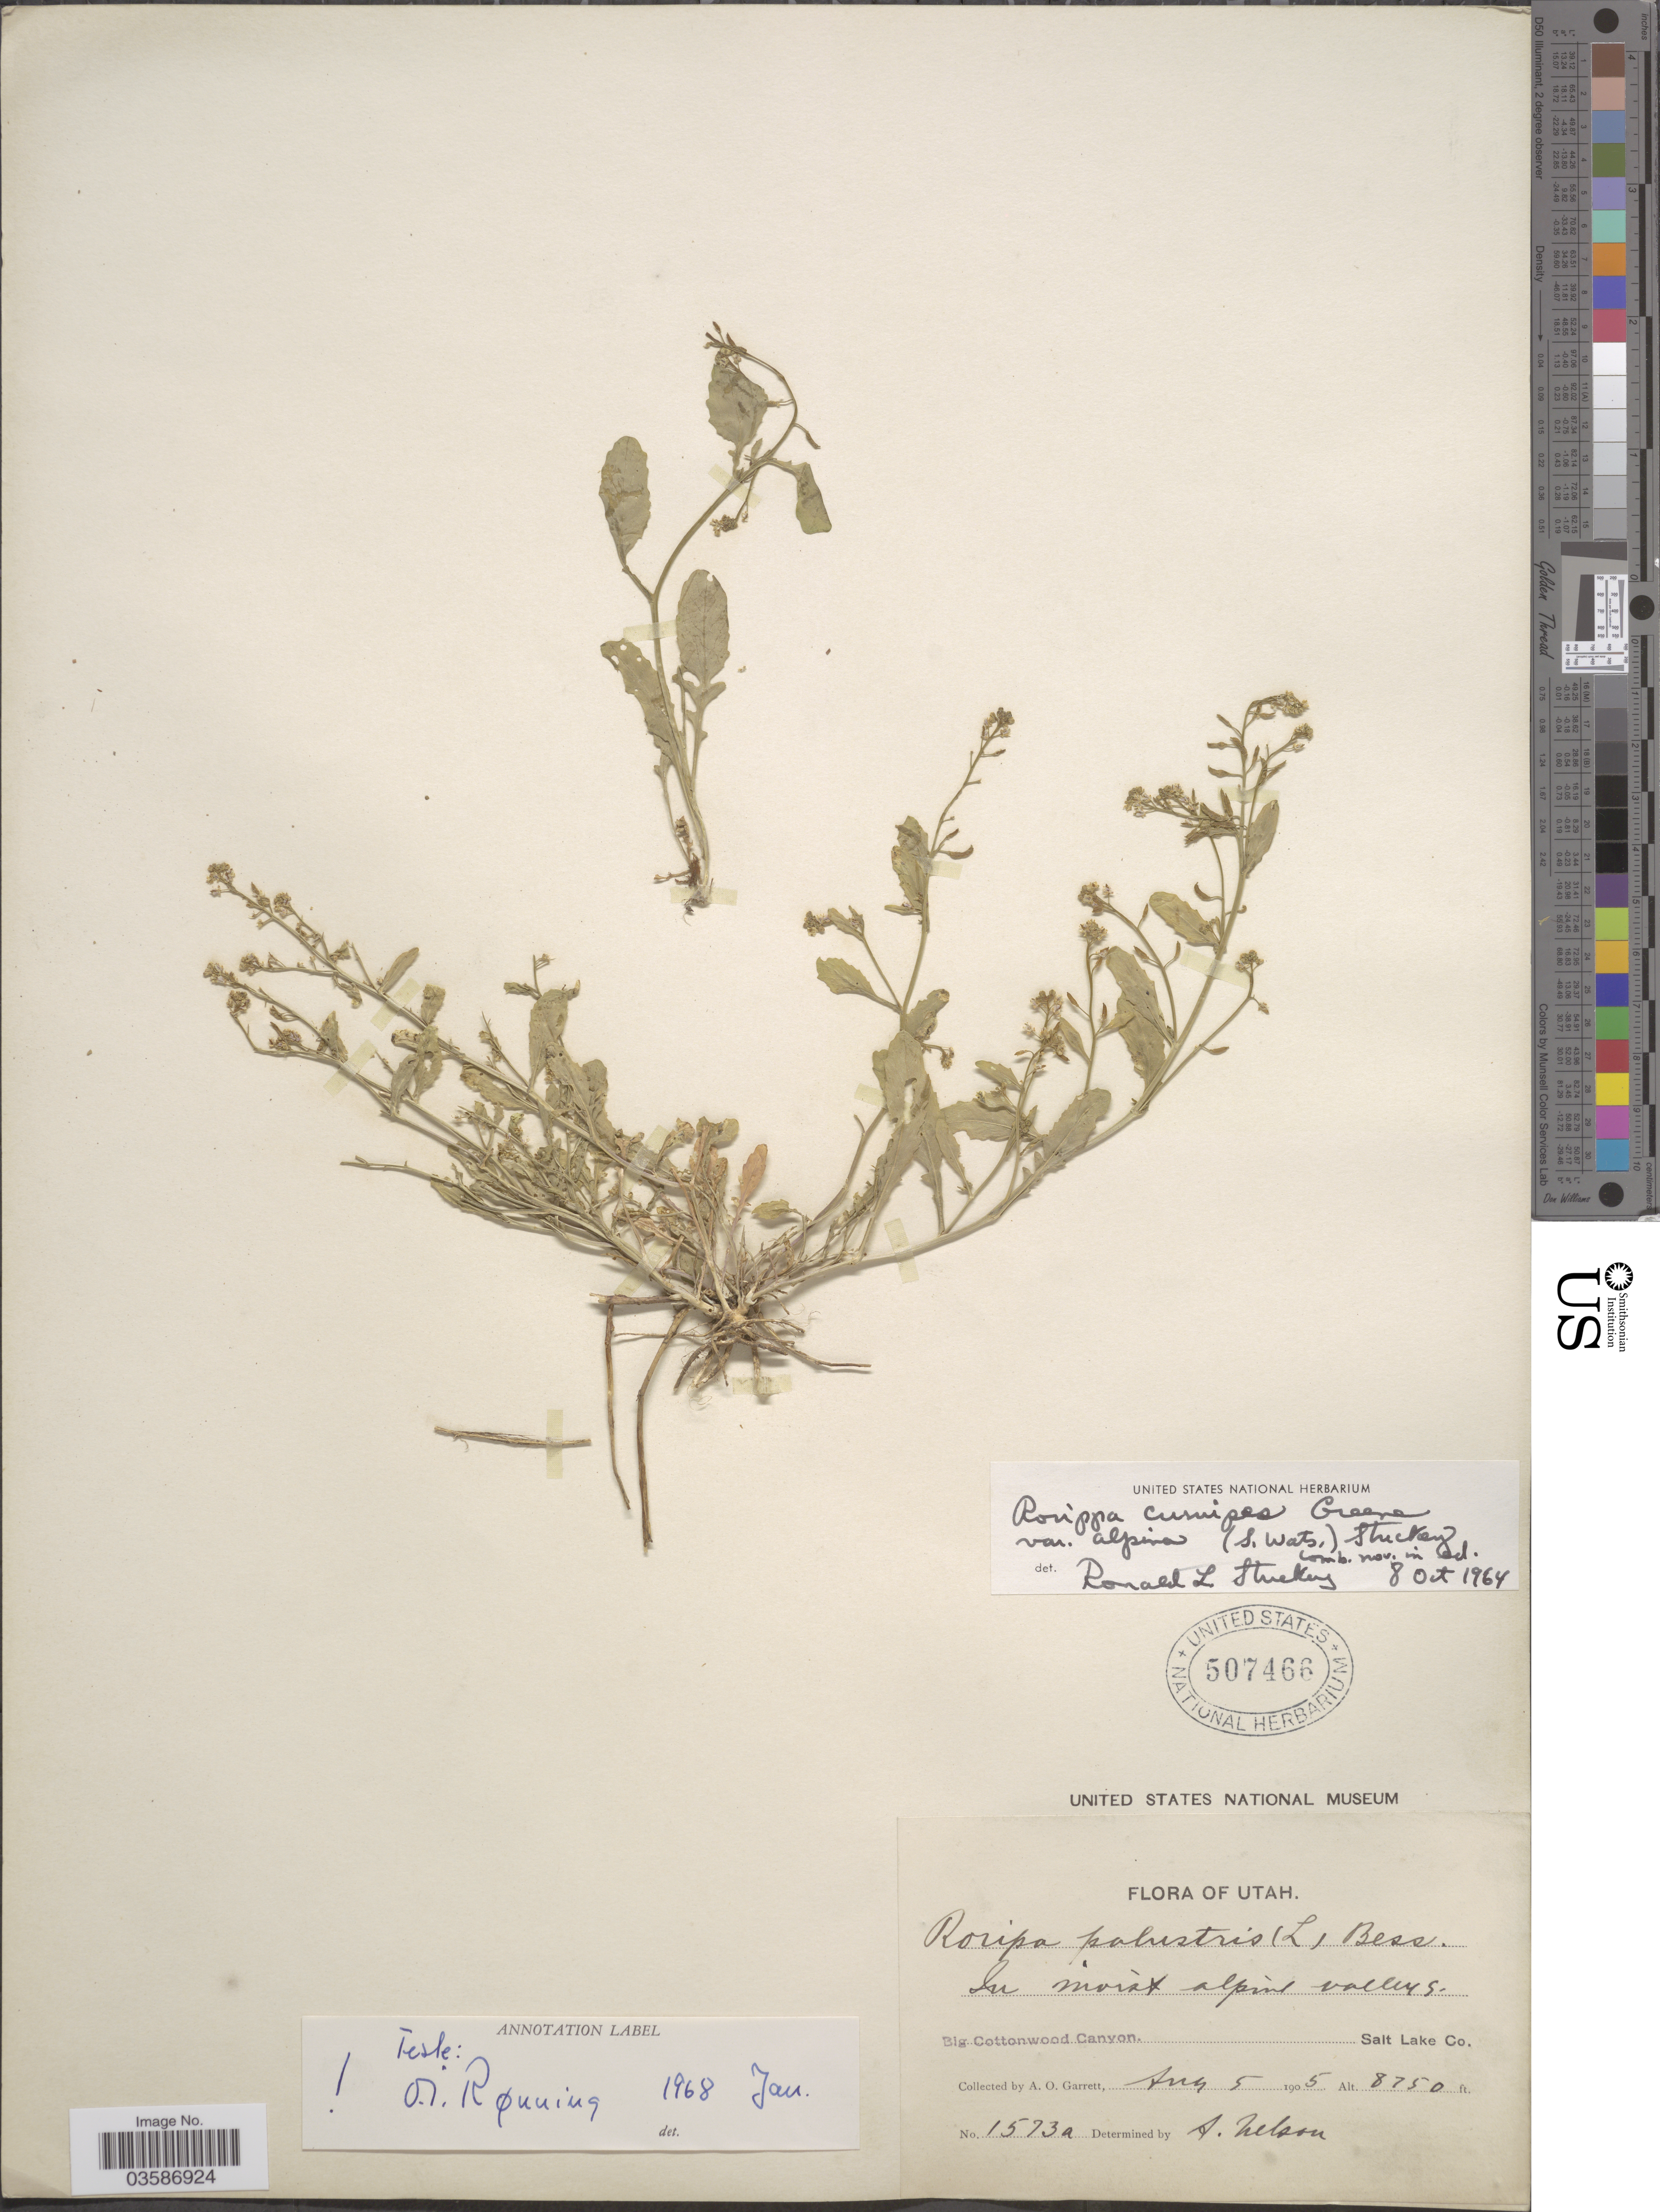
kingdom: Plantae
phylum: Tracheophyta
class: Magnoliopsida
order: Brassicales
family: Brassicaceae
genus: Rorippa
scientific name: Rorippa curvipes var. alpina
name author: (S. Watson) Stuckey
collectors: A. O. Garrett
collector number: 1573a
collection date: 1905-08-05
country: United States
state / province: Utah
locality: In moist alpine valleys. Big Cottonwood Canyon, Salt Lake Co.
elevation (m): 2667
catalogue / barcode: US 507466